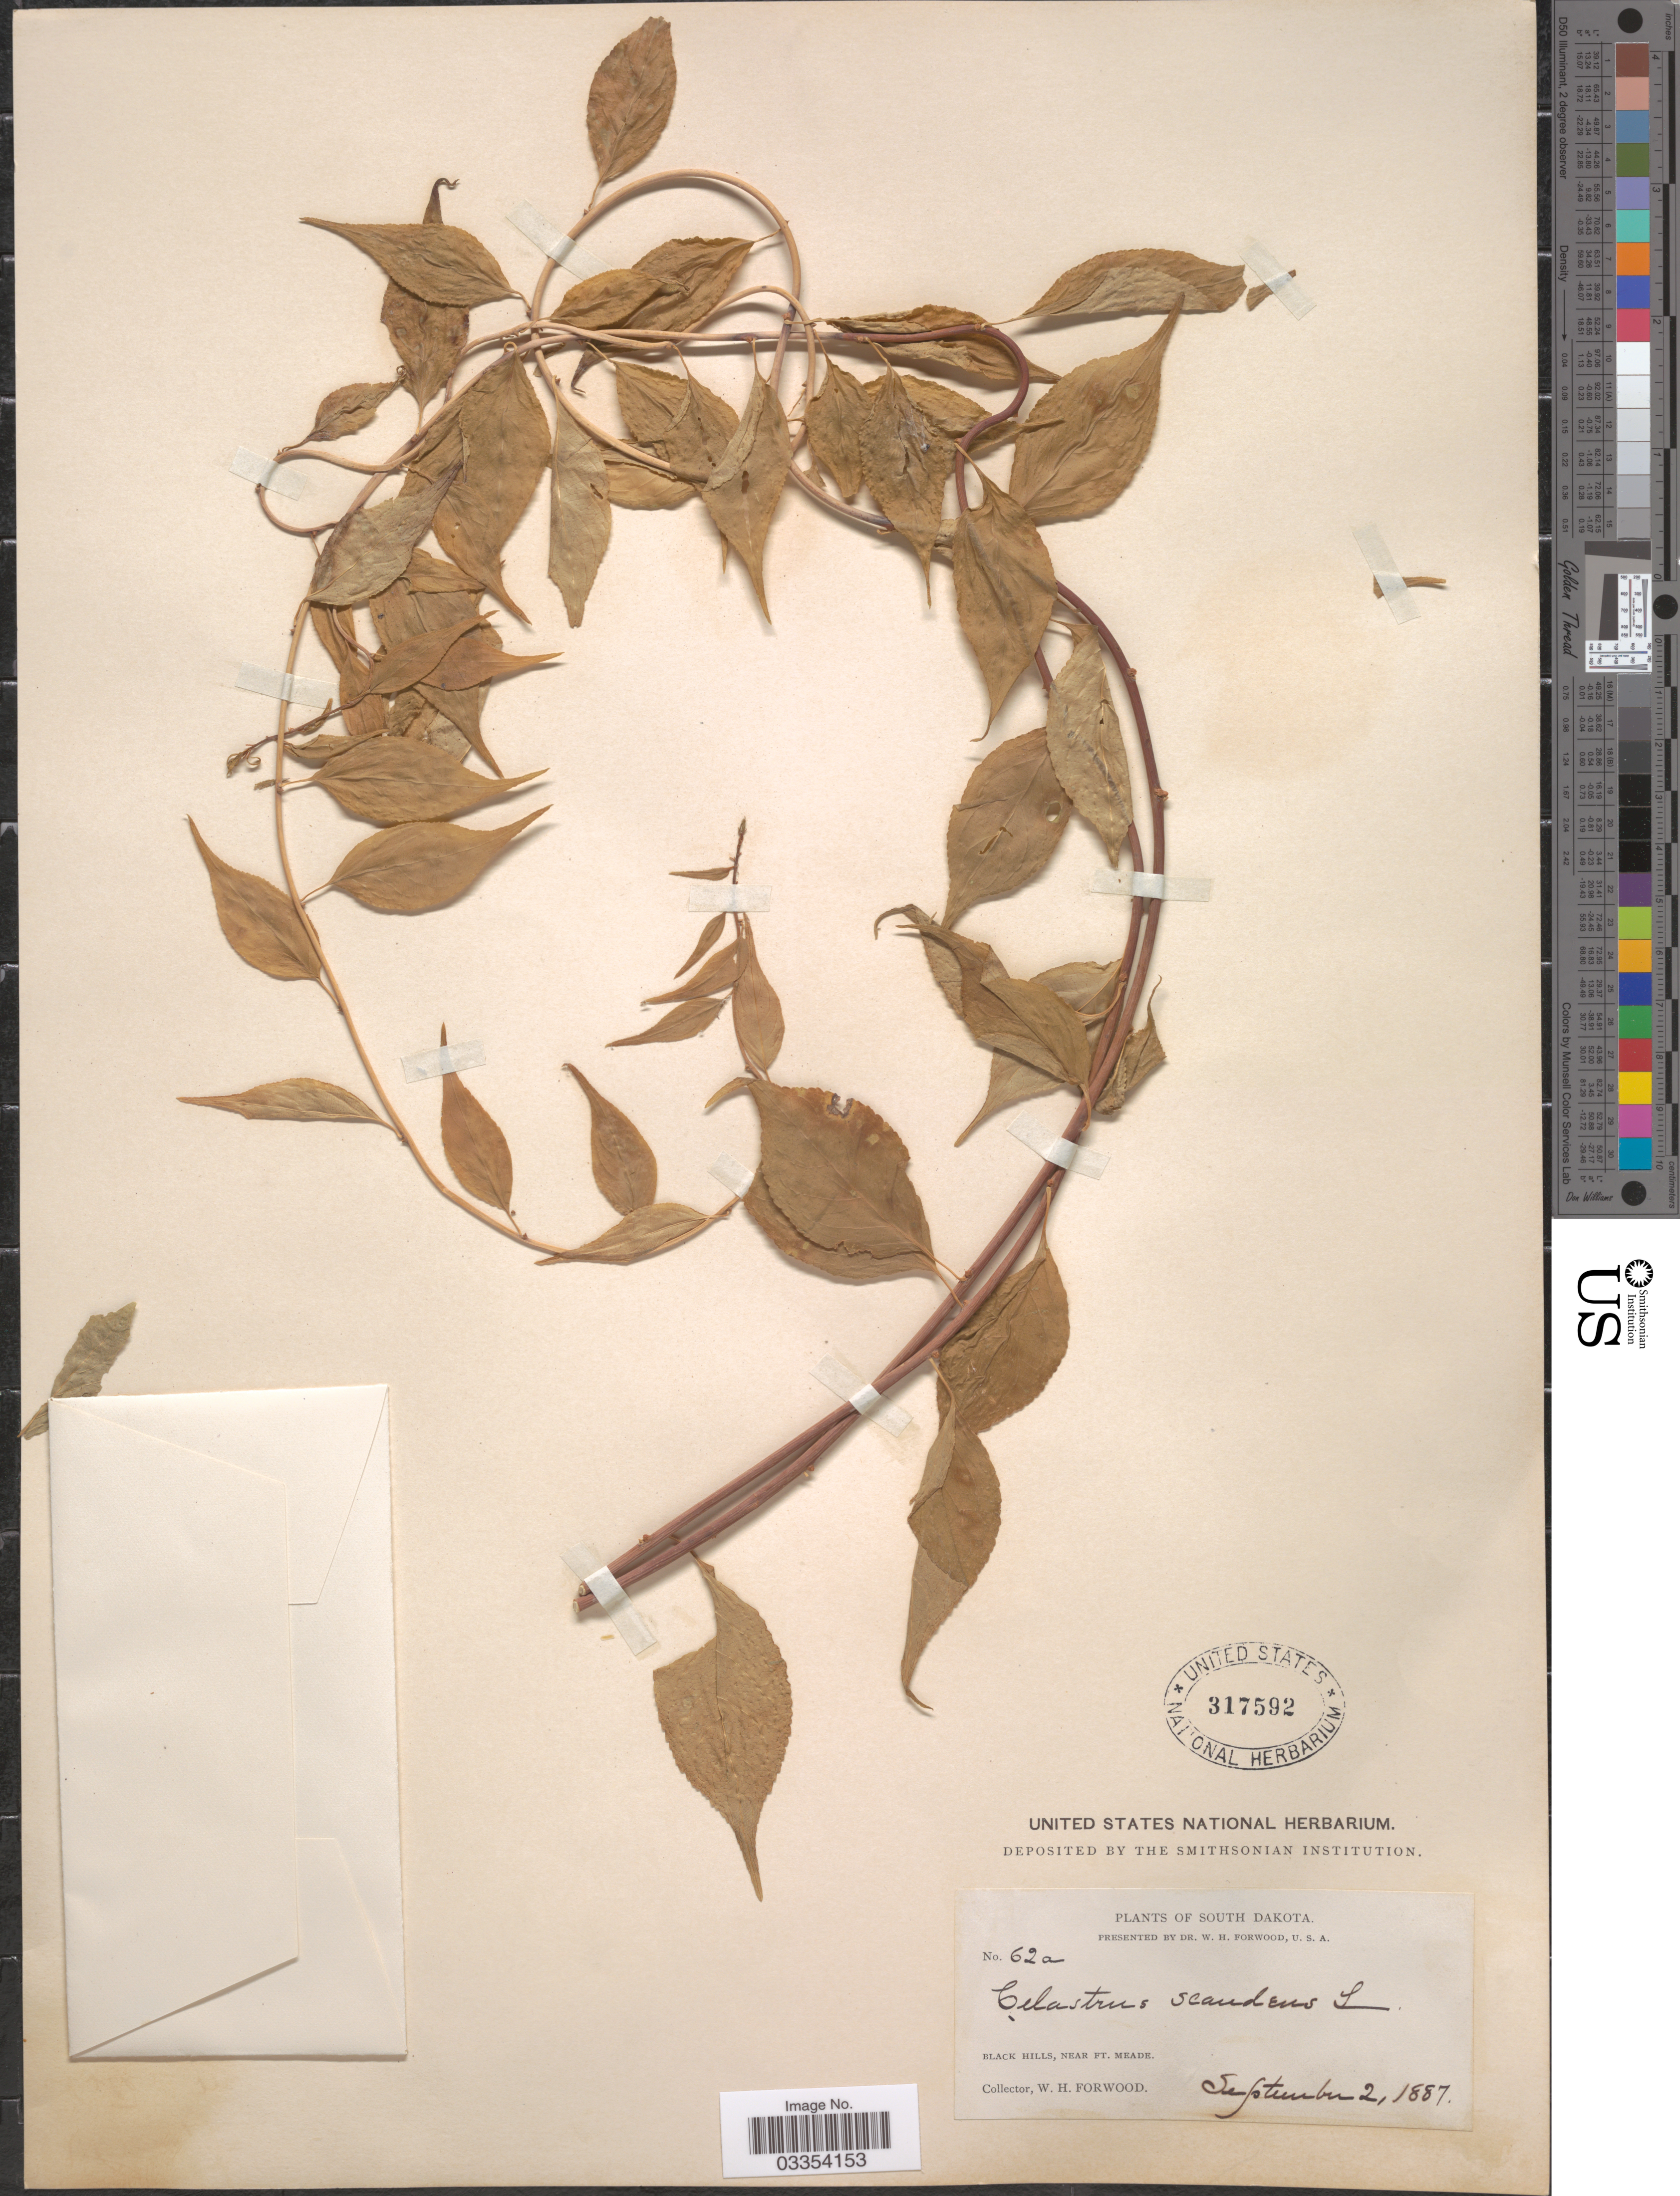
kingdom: Plantae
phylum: Tracheophyta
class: Magnoliopsida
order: Celastrales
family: Celastraceae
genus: Celastrus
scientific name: Celastrus scandens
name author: L.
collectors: W. Forwood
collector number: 62a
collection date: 1887-09-02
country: United States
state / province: South Dakota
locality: Black Hills, near Ft. Meade.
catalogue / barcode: US 317592